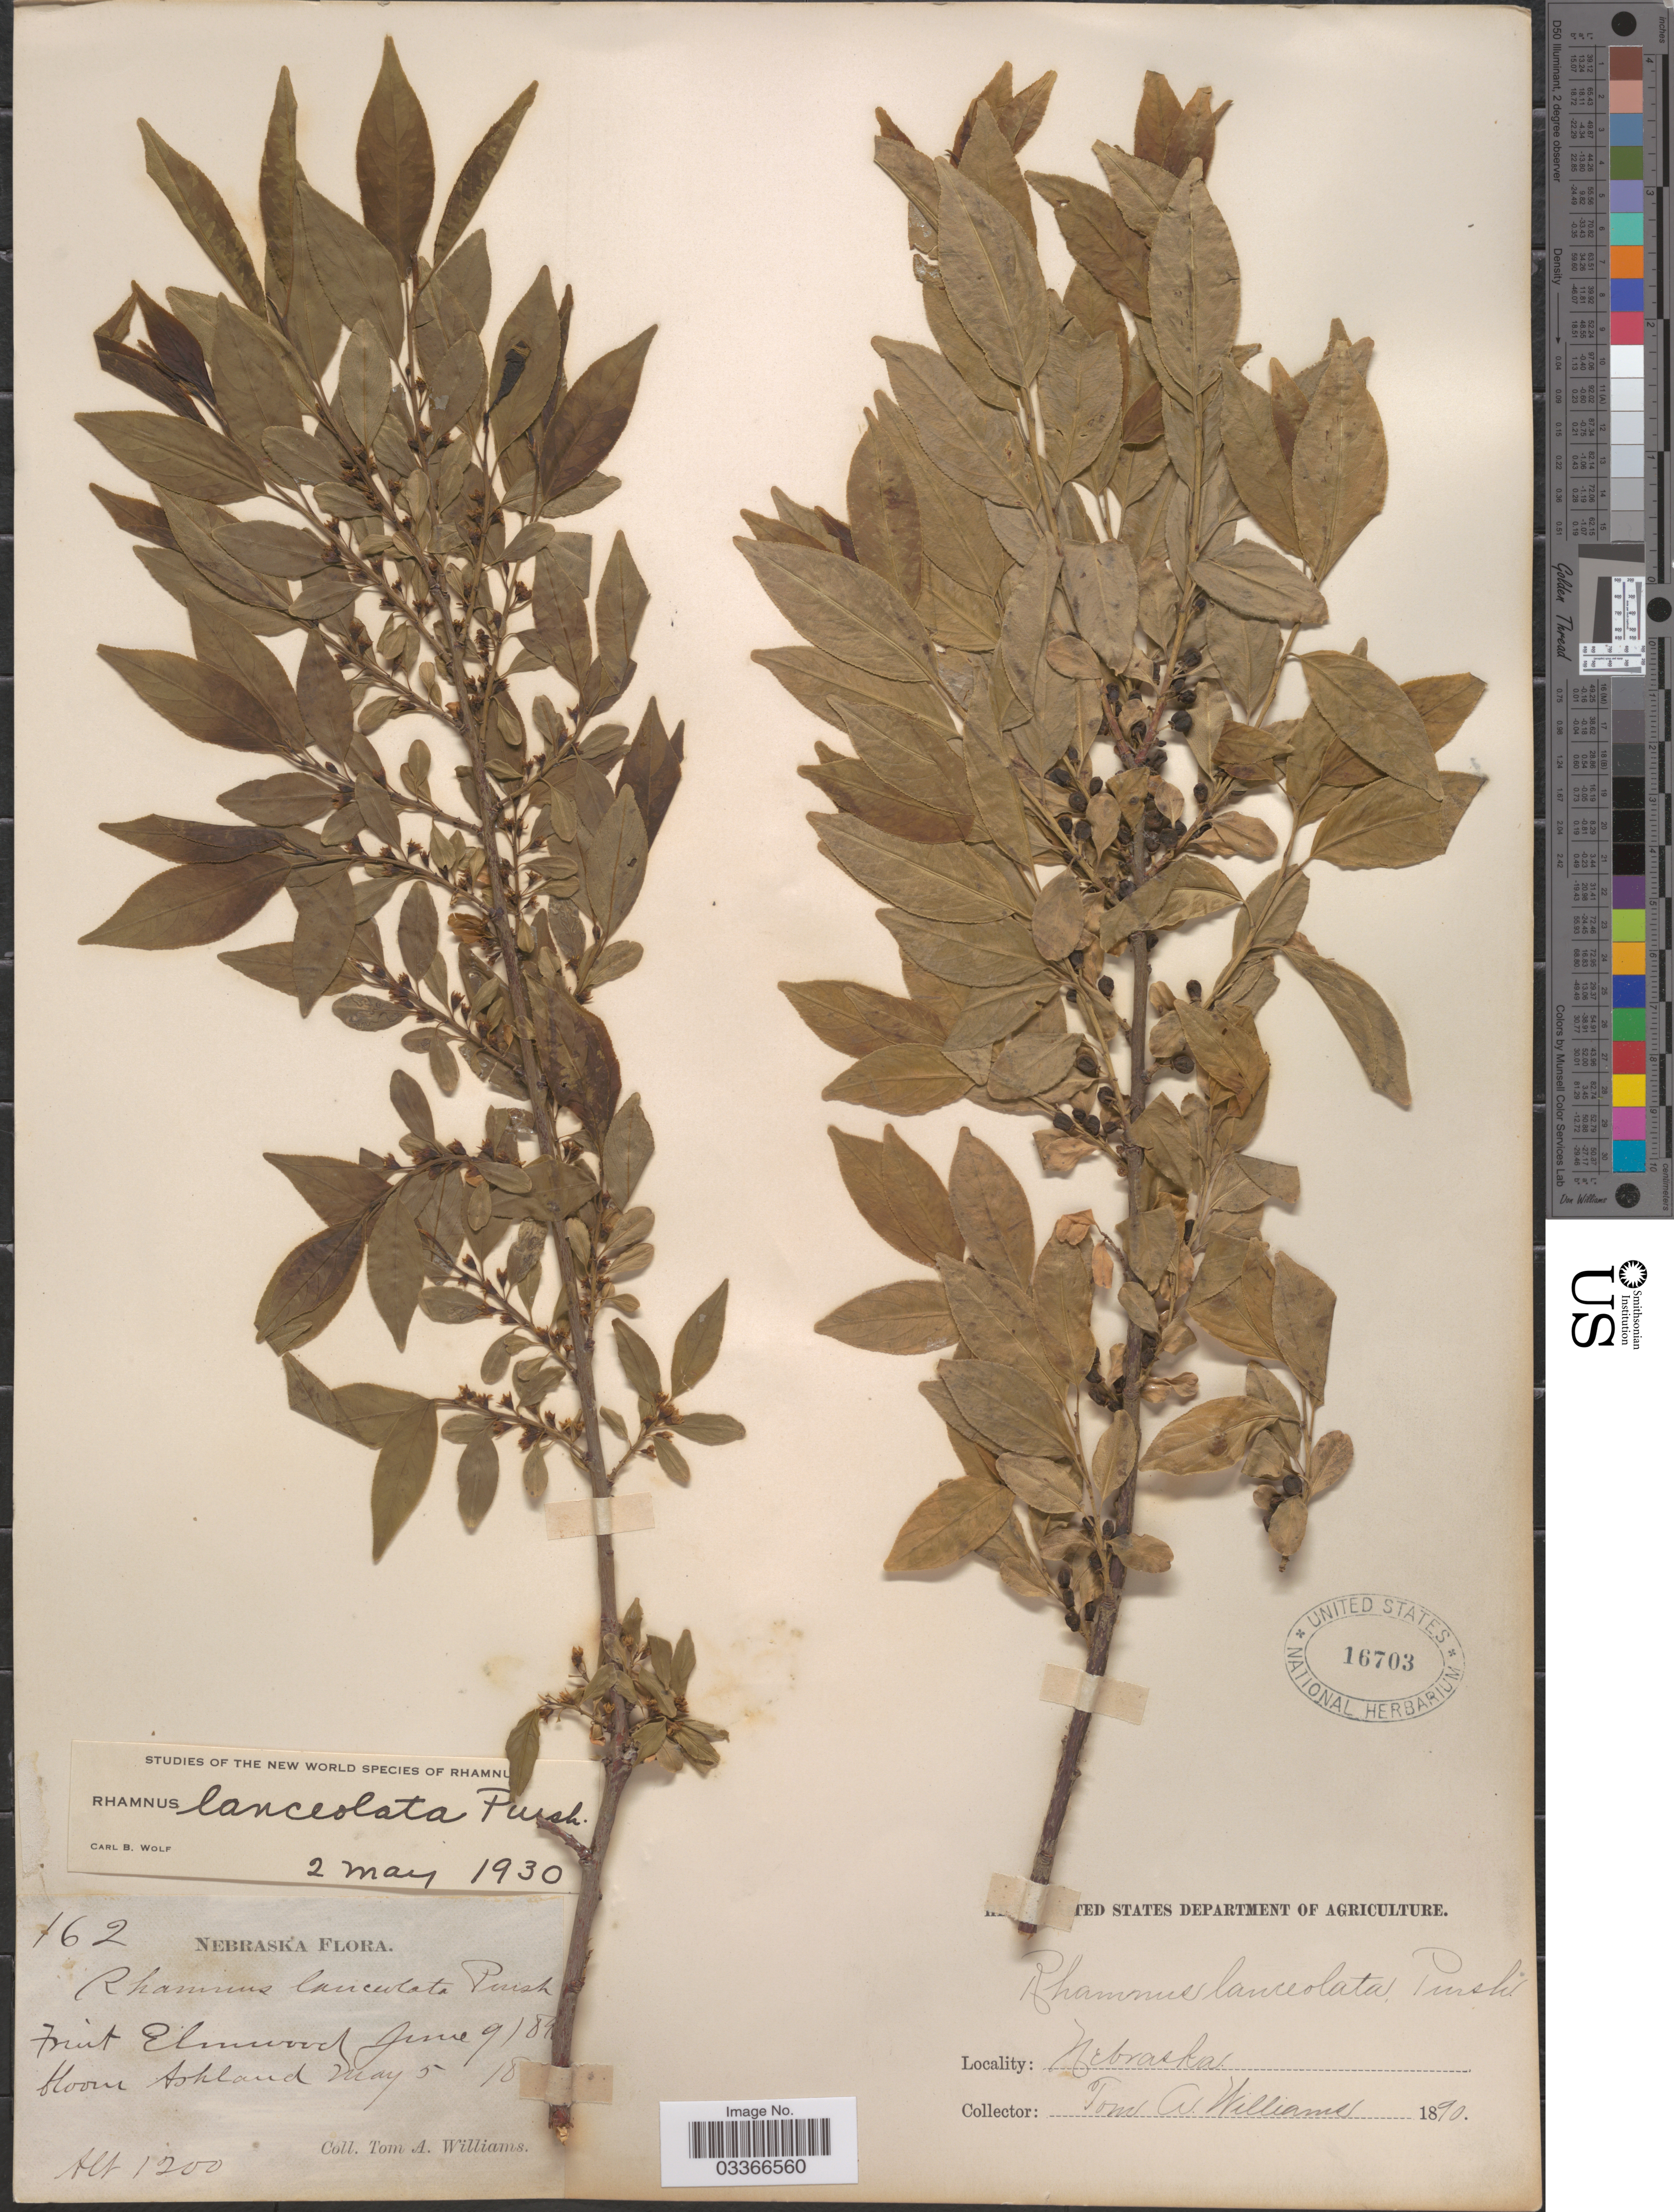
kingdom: Plantae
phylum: Tracheophyta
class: Magnoliopsida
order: Rosales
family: Rhamnaceae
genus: Rhamnus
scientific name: Rhamnus lanceolata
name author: Pursh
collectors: T. Williams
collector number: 162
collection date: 1890-05-05/1890-06-09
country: United States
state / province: Nebraska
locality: Elmwood. Ashland [unsure placement]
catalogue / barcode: US 16703